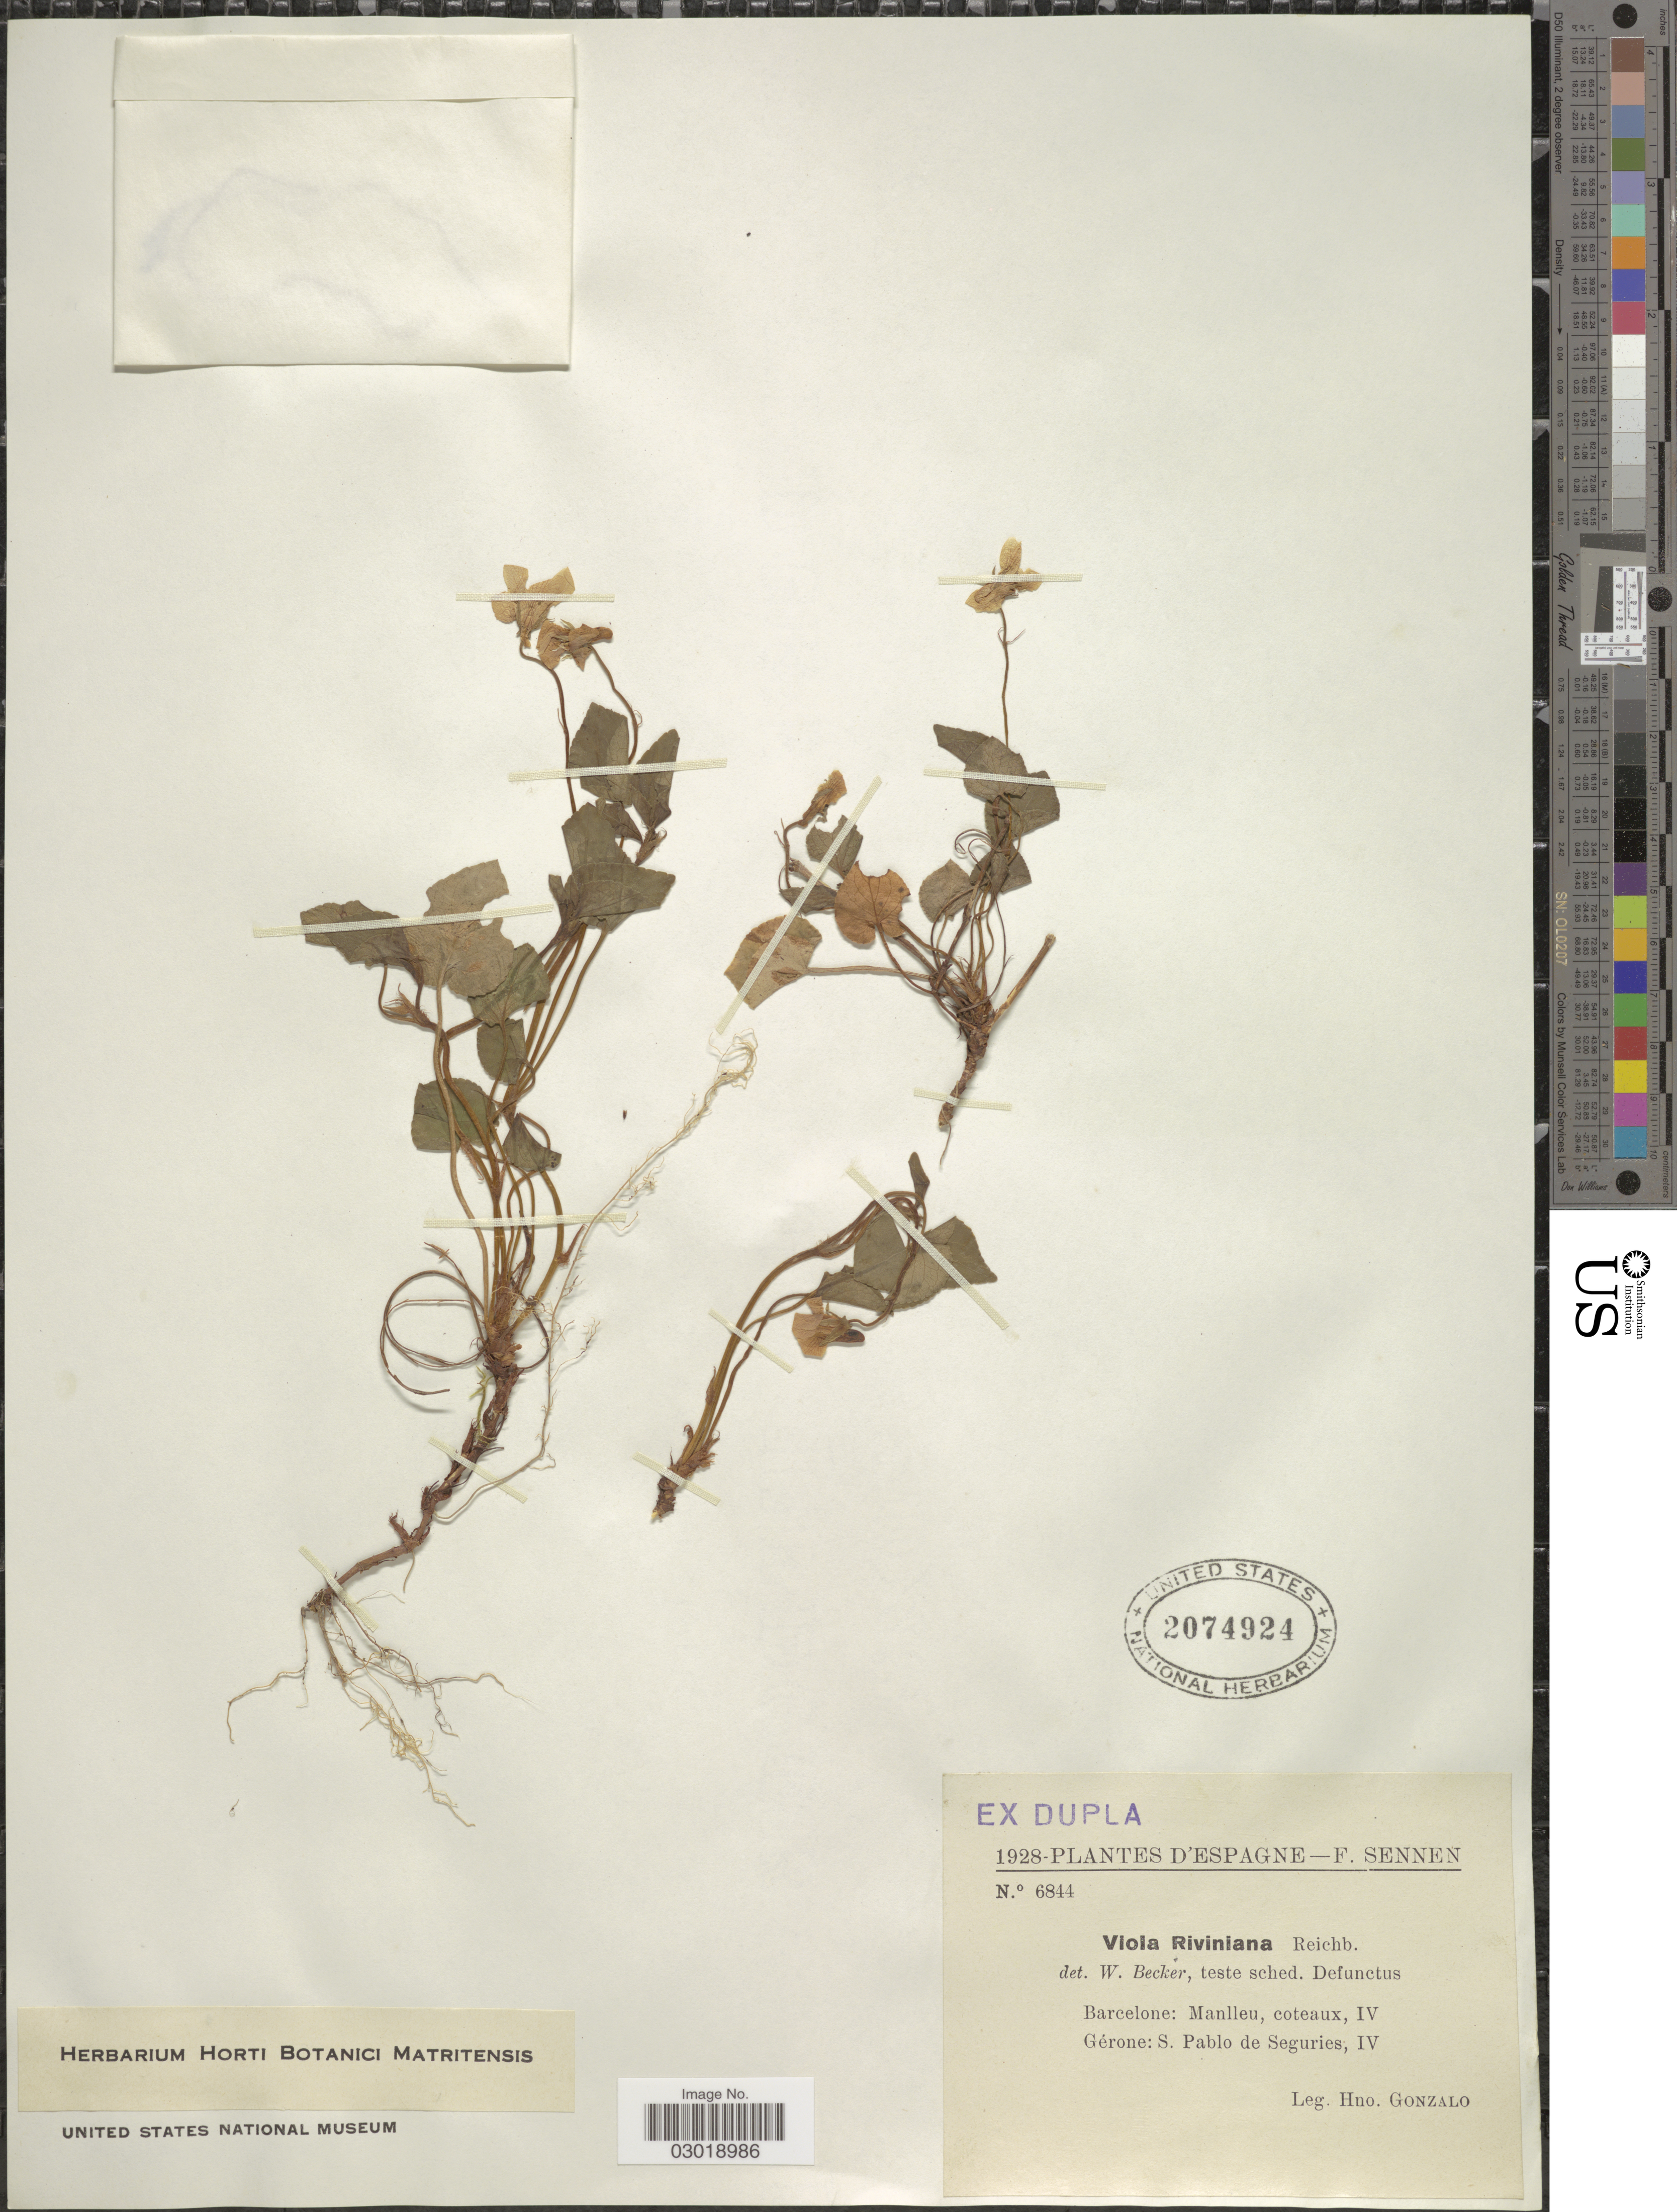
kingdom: Plantae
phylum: Tracheophyta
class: Magnoliopsida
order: Malpighiales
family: Violaceae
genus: Viola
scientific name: Viola riviniana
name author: Rchb.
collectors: H. Gonzalo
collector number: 6844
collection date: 1928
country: Spain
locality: Espagne. Barcelone: Manlleu, coteaux, IV. Gérone: S. Pablo de Seguries, IV.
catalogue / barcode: US 2074924